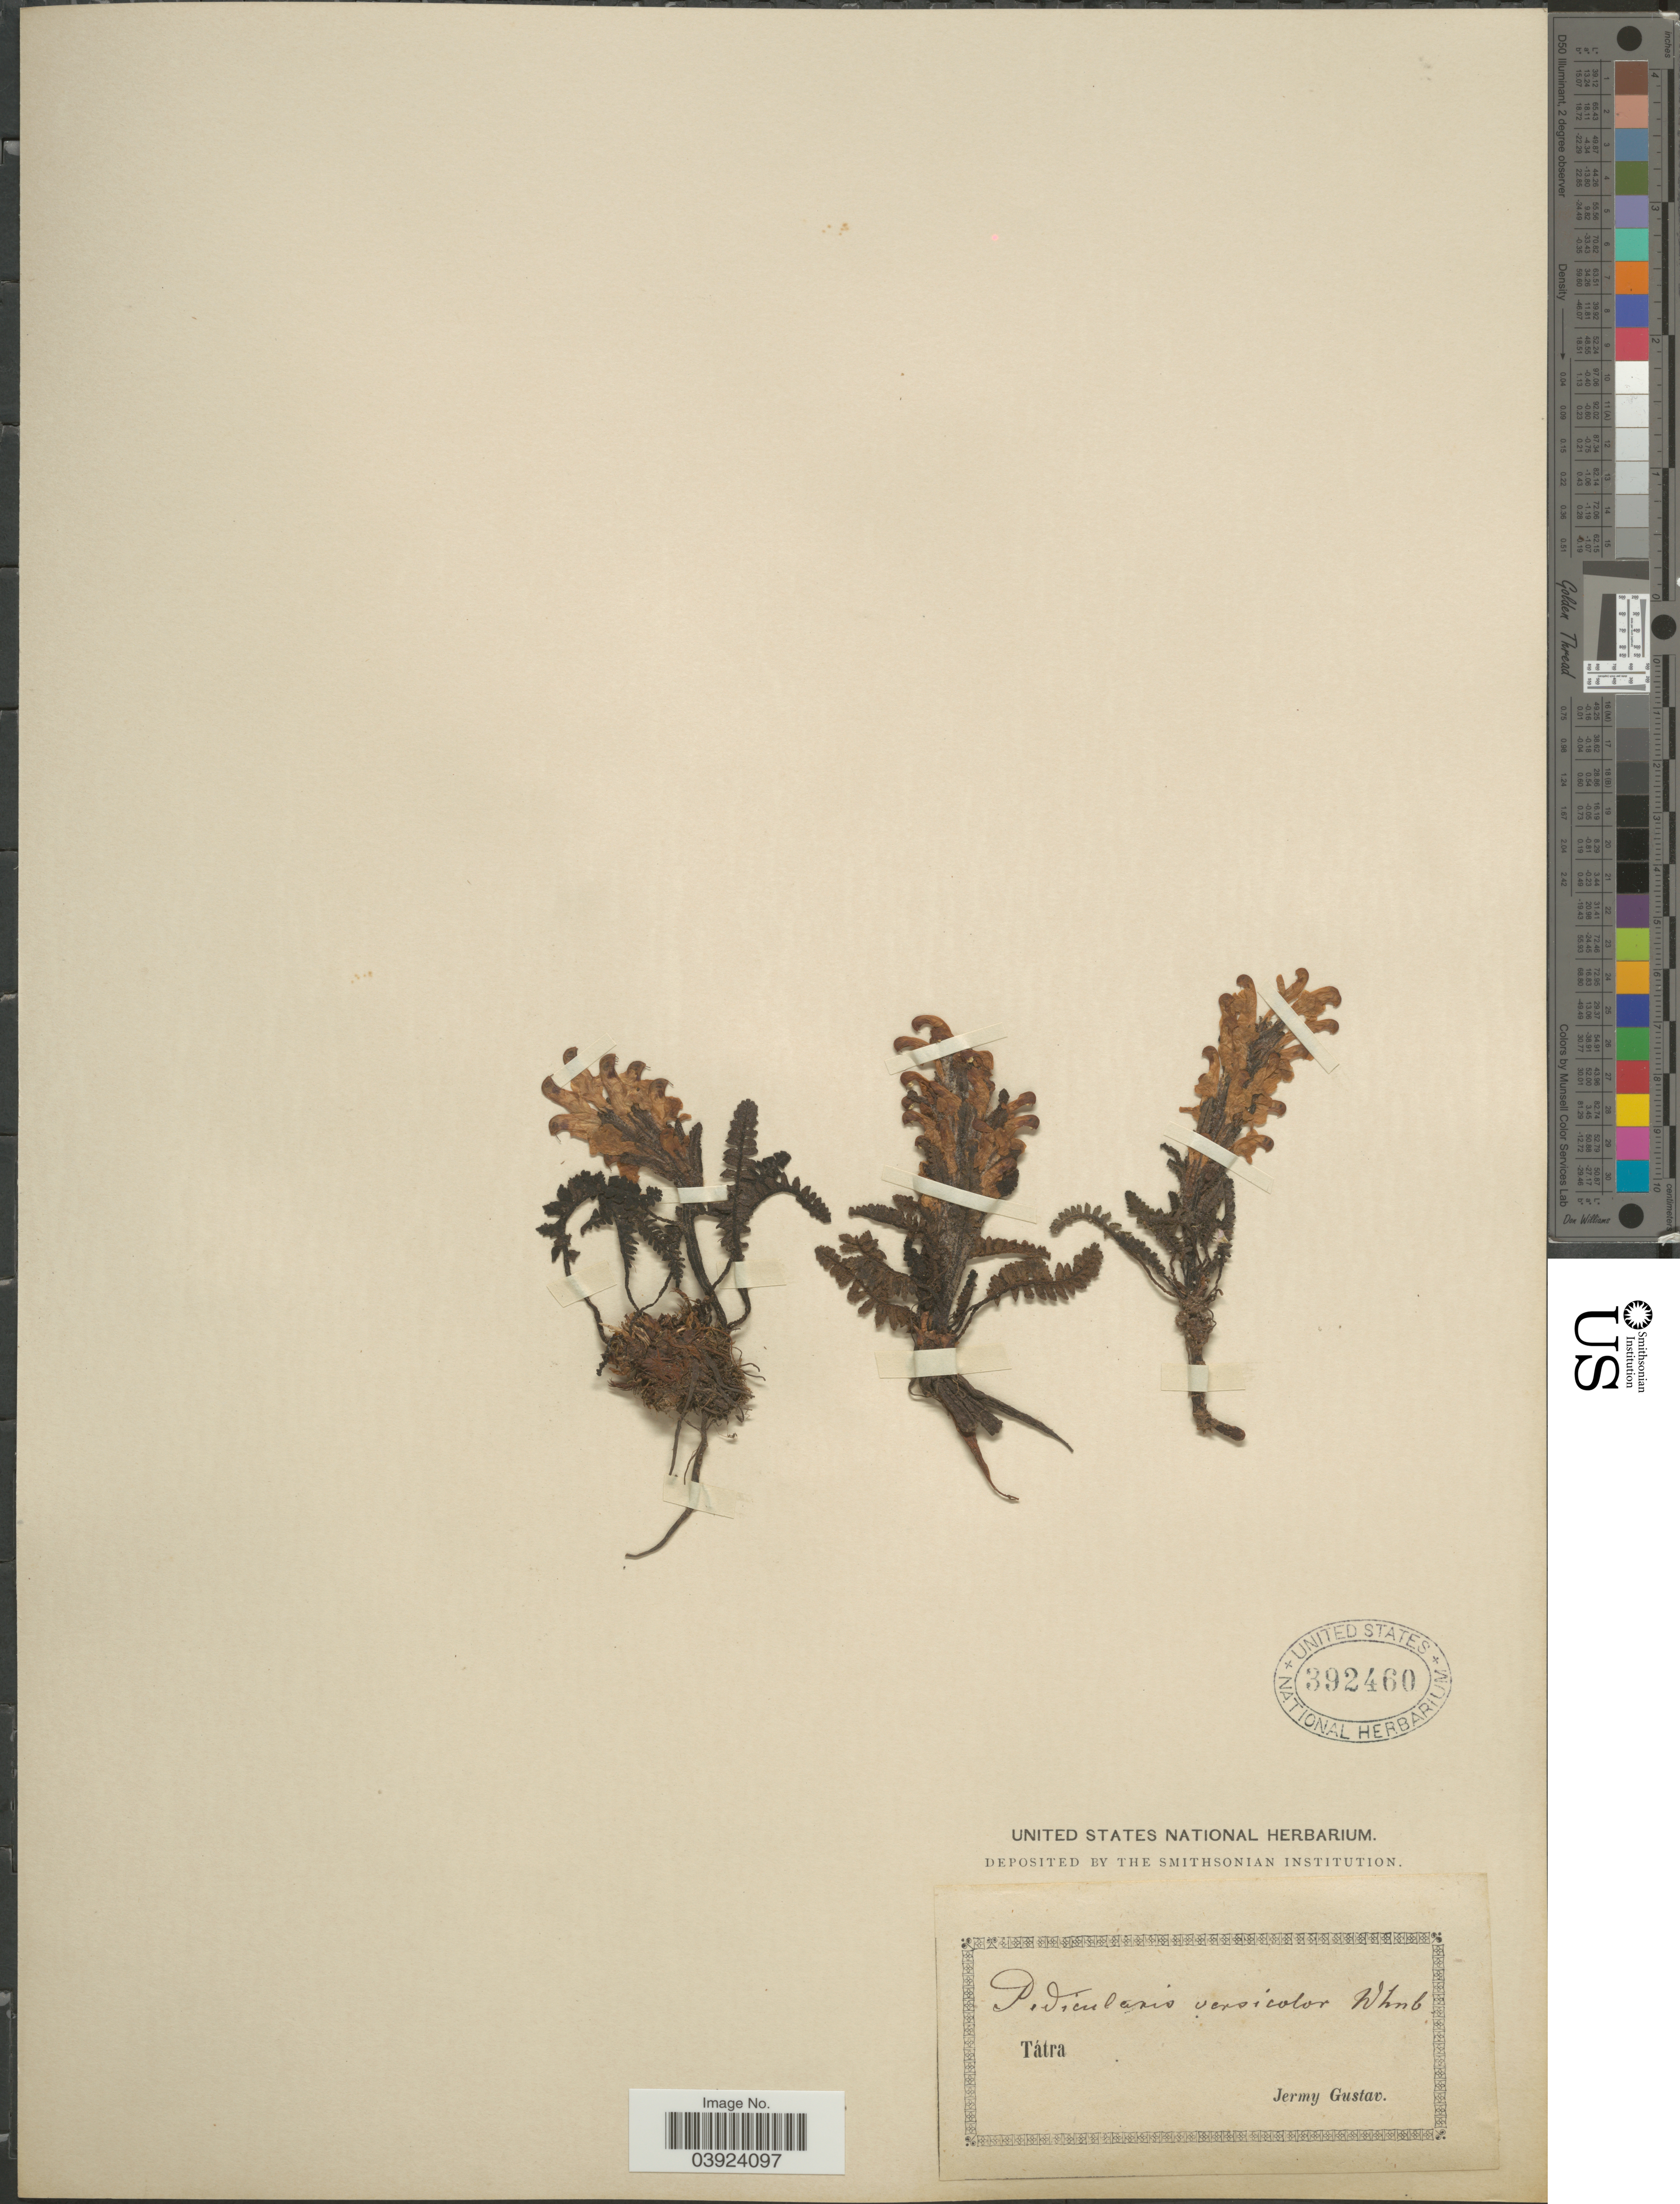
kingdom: Plantae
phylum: Tracheophyta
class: Magnoliopsida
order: Lamiales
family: Orobanchaceae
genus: Pedicularis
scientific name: Pedicularis versicolor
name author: Wahlenb.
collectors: J. Gustav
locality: Tátra.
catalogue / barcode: US 392460